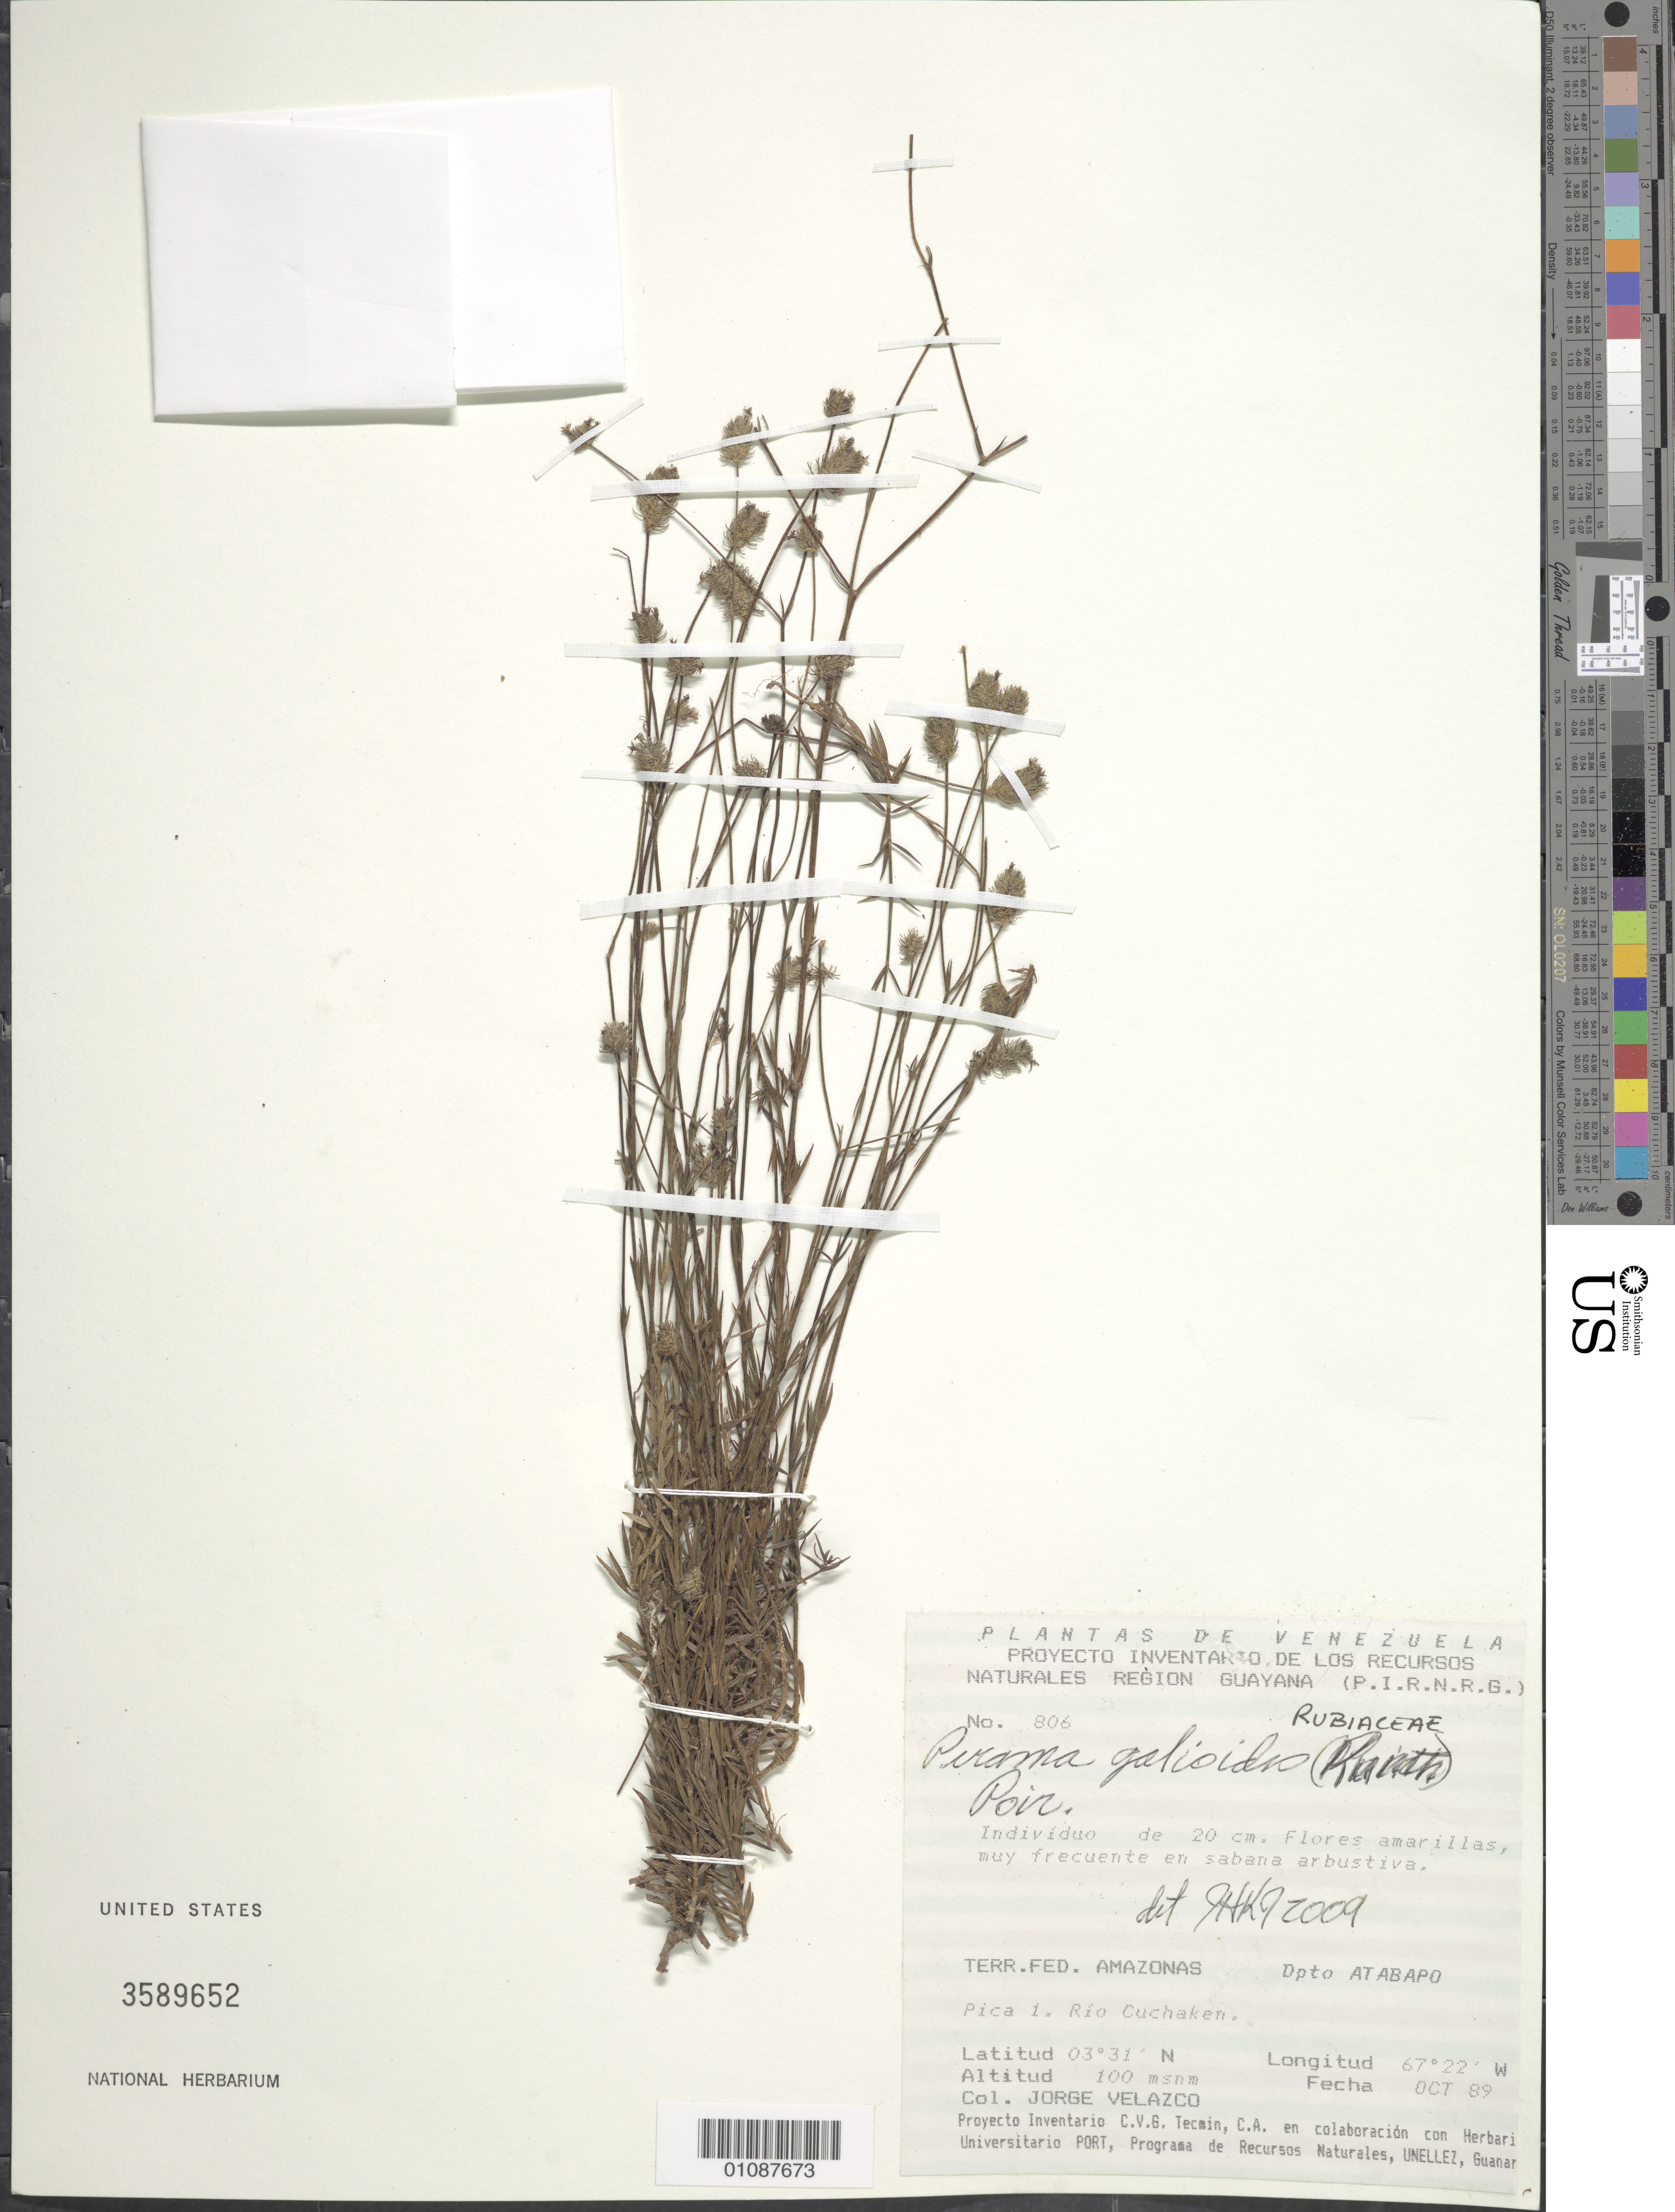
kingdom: Plantae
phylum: Tracheophyta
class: Magnoliopsida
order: Gentianales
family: Rubiaceae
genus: Perama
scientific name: Perama galioides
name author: (Kunth) Poir.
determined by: Kirkbride, J. H.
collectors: J. Velazco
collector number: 806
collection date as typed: Oct-89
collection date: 1989-10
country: Venezuela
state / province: Amazonas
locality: Pica 1. Río Cuchaken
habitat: Sabana arbustiva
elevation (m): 100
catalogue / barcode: US 3589652